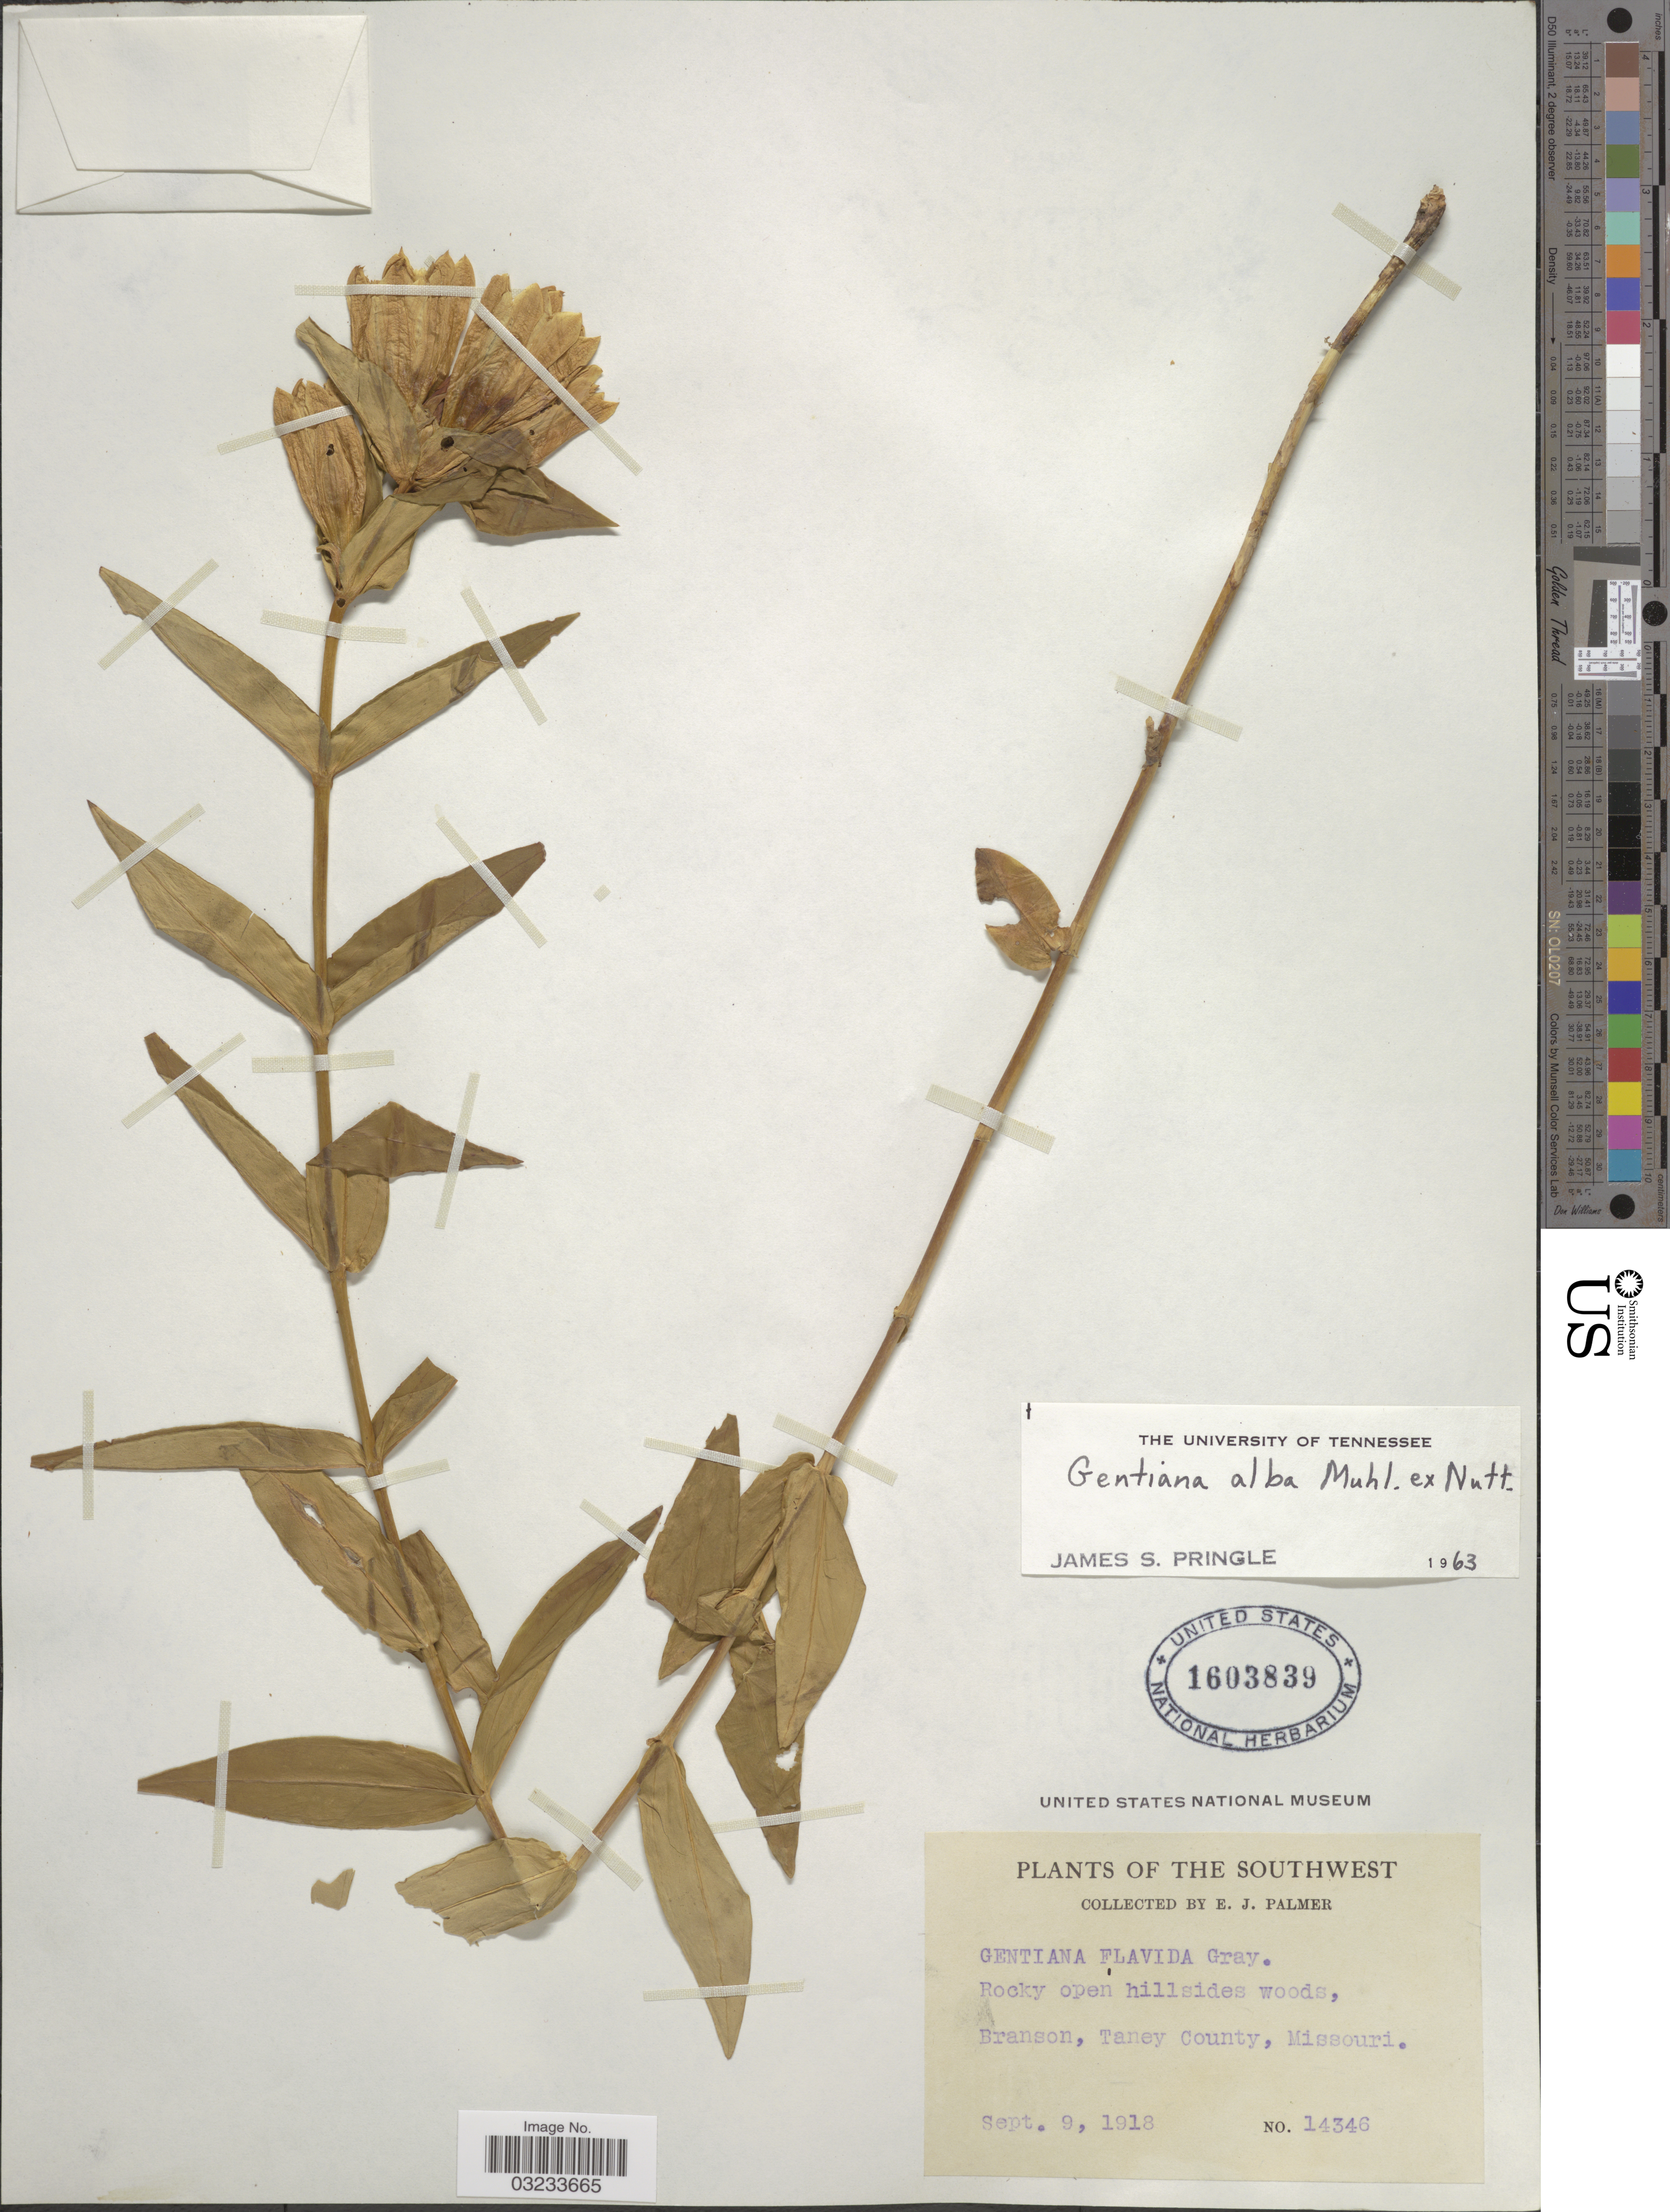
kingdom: Plantae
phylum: Tracheophyta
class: Magnoliopsida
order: Gentianales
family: Gentianaceae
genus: Gentiana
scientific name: Gentiana alba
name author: Muhl. ex J. McNab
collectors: E. J. Palmer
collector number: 14346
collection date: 1918-09-09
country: United States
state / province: Missouri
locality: Southwest. Rocky open hillsides woods, Branson, Taney County.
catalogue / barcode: US 1603839